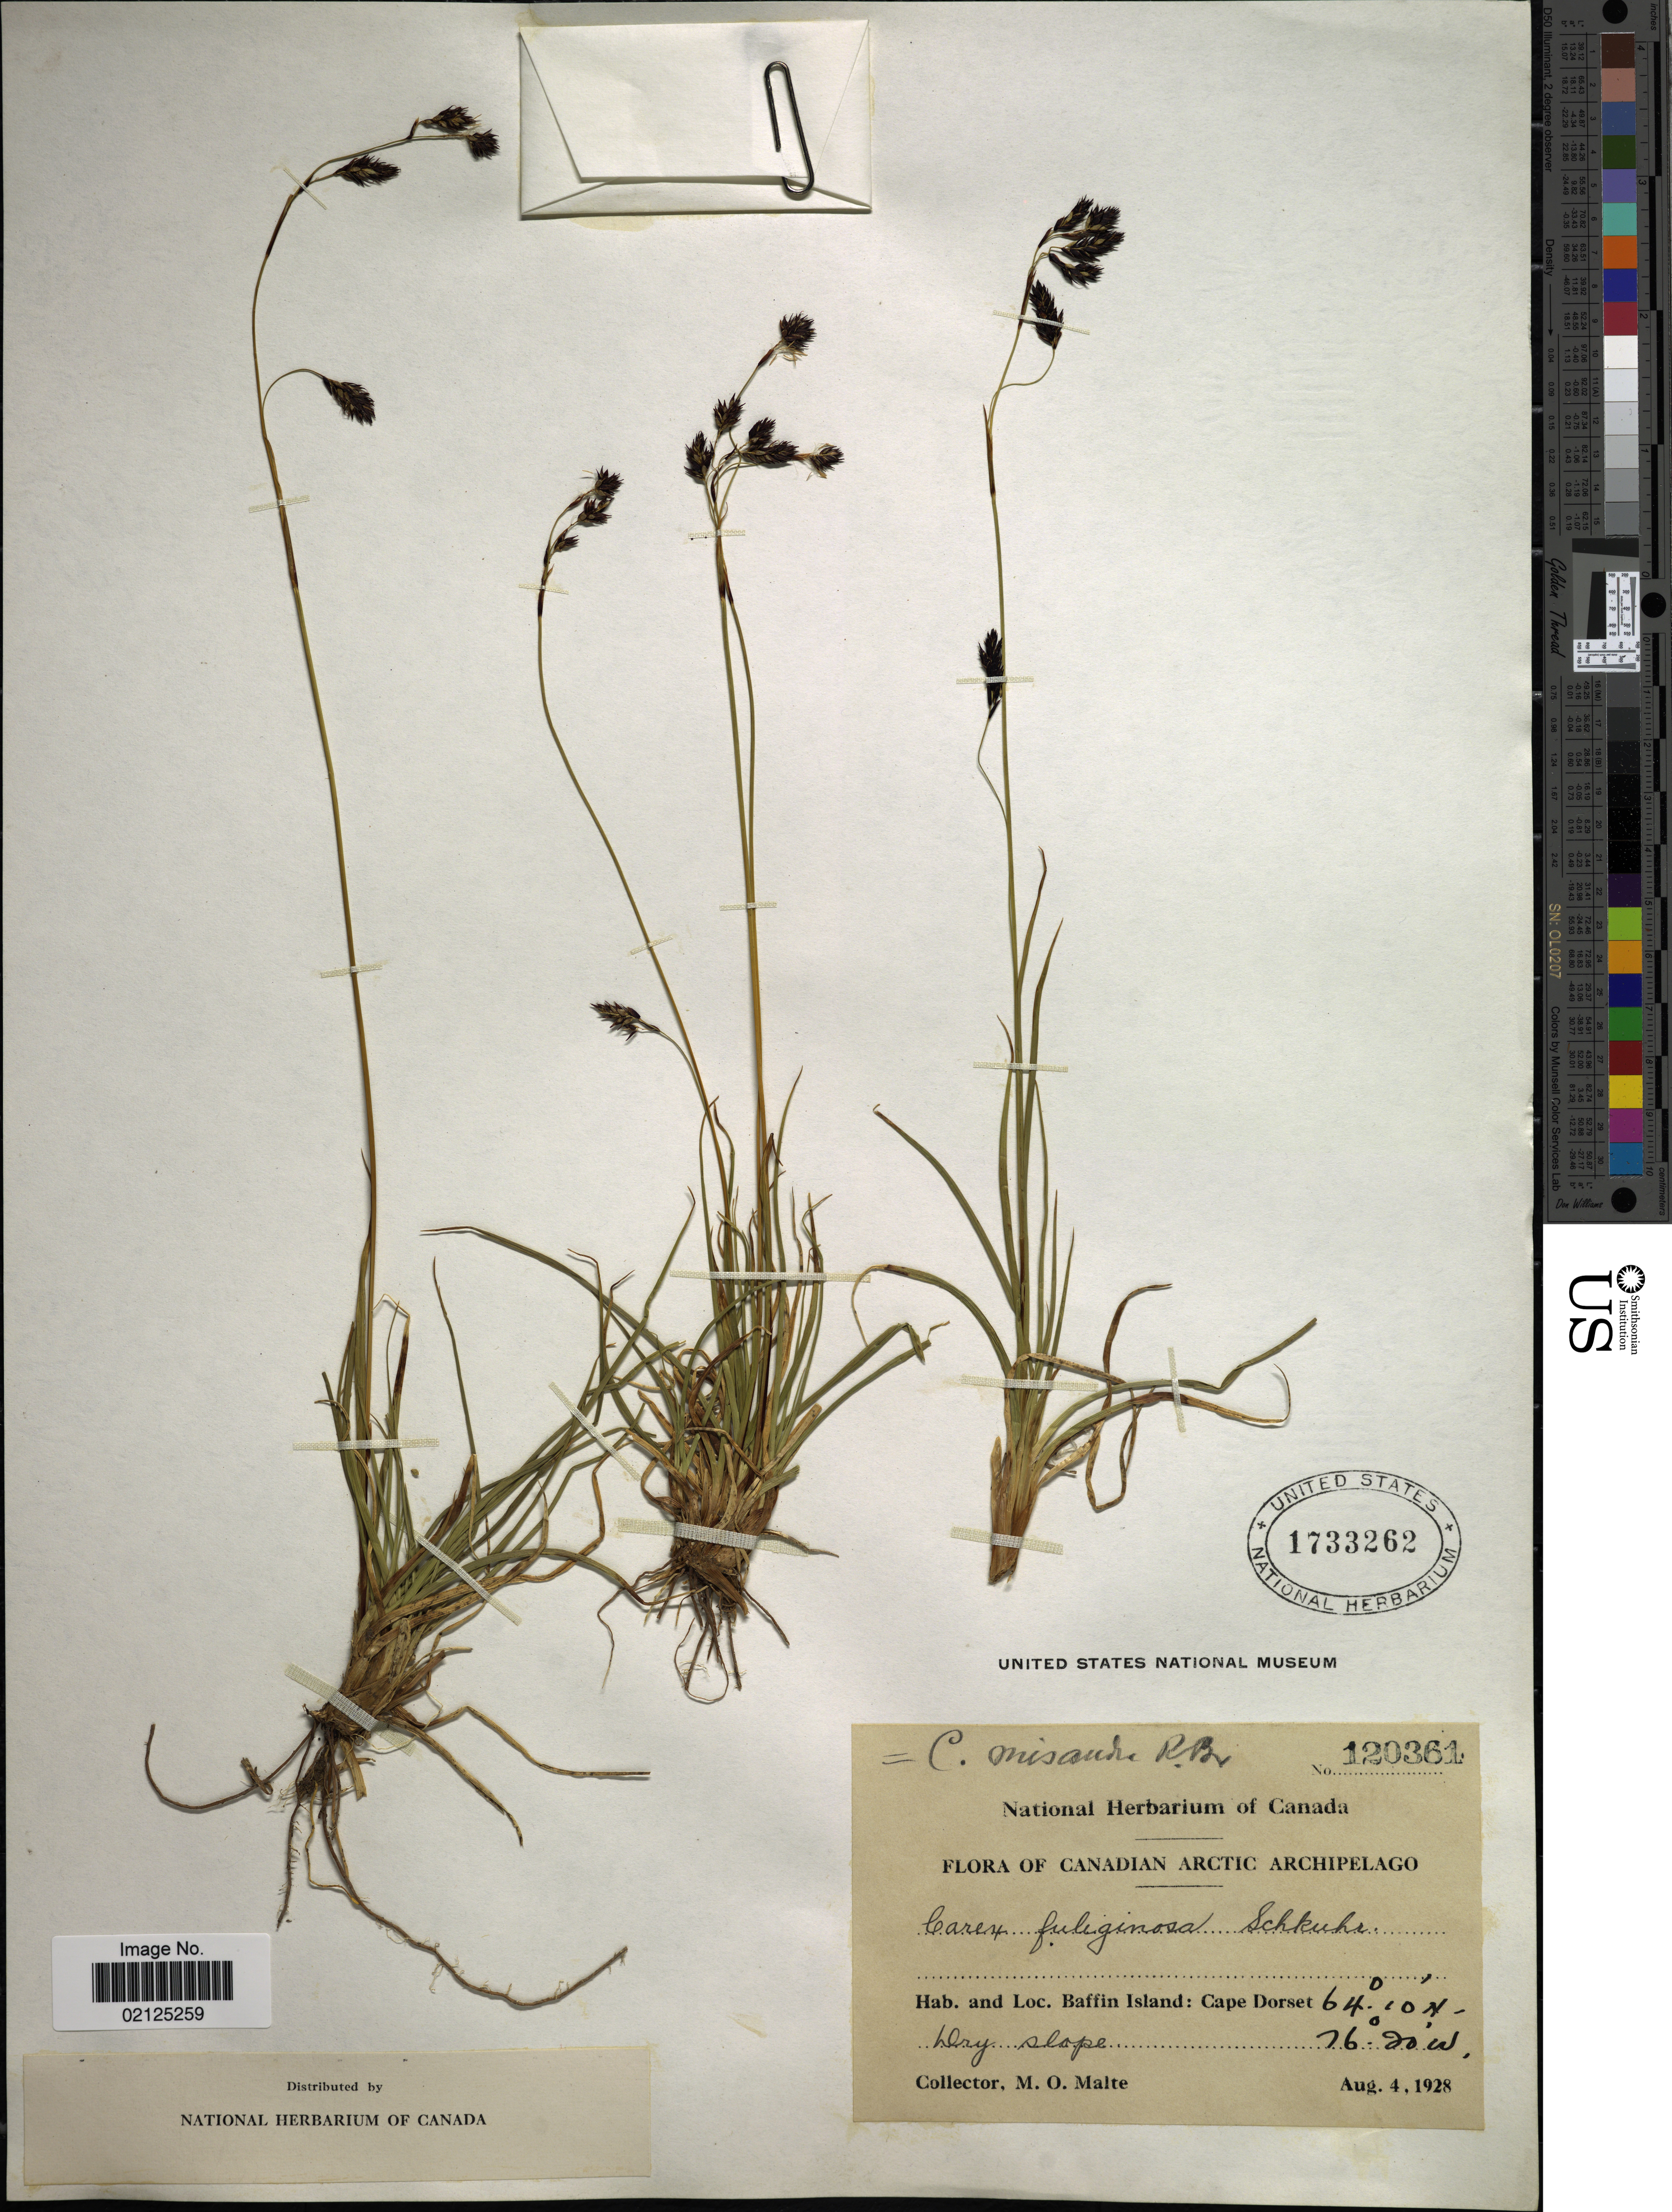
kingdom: Plantae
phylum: Tracheophyta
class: Liliopsida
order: Poales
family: Cyperaceae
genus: Carex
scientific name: Carex fuliginosa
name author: Schkuhr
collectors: M. O. Malte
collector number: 120361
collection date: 1928-08-04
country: Canada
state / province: Nunavut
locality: Canadian Arctic Archipelago, Baffin Island: Cape Dorset, Dry slope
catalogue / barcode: US 1733262